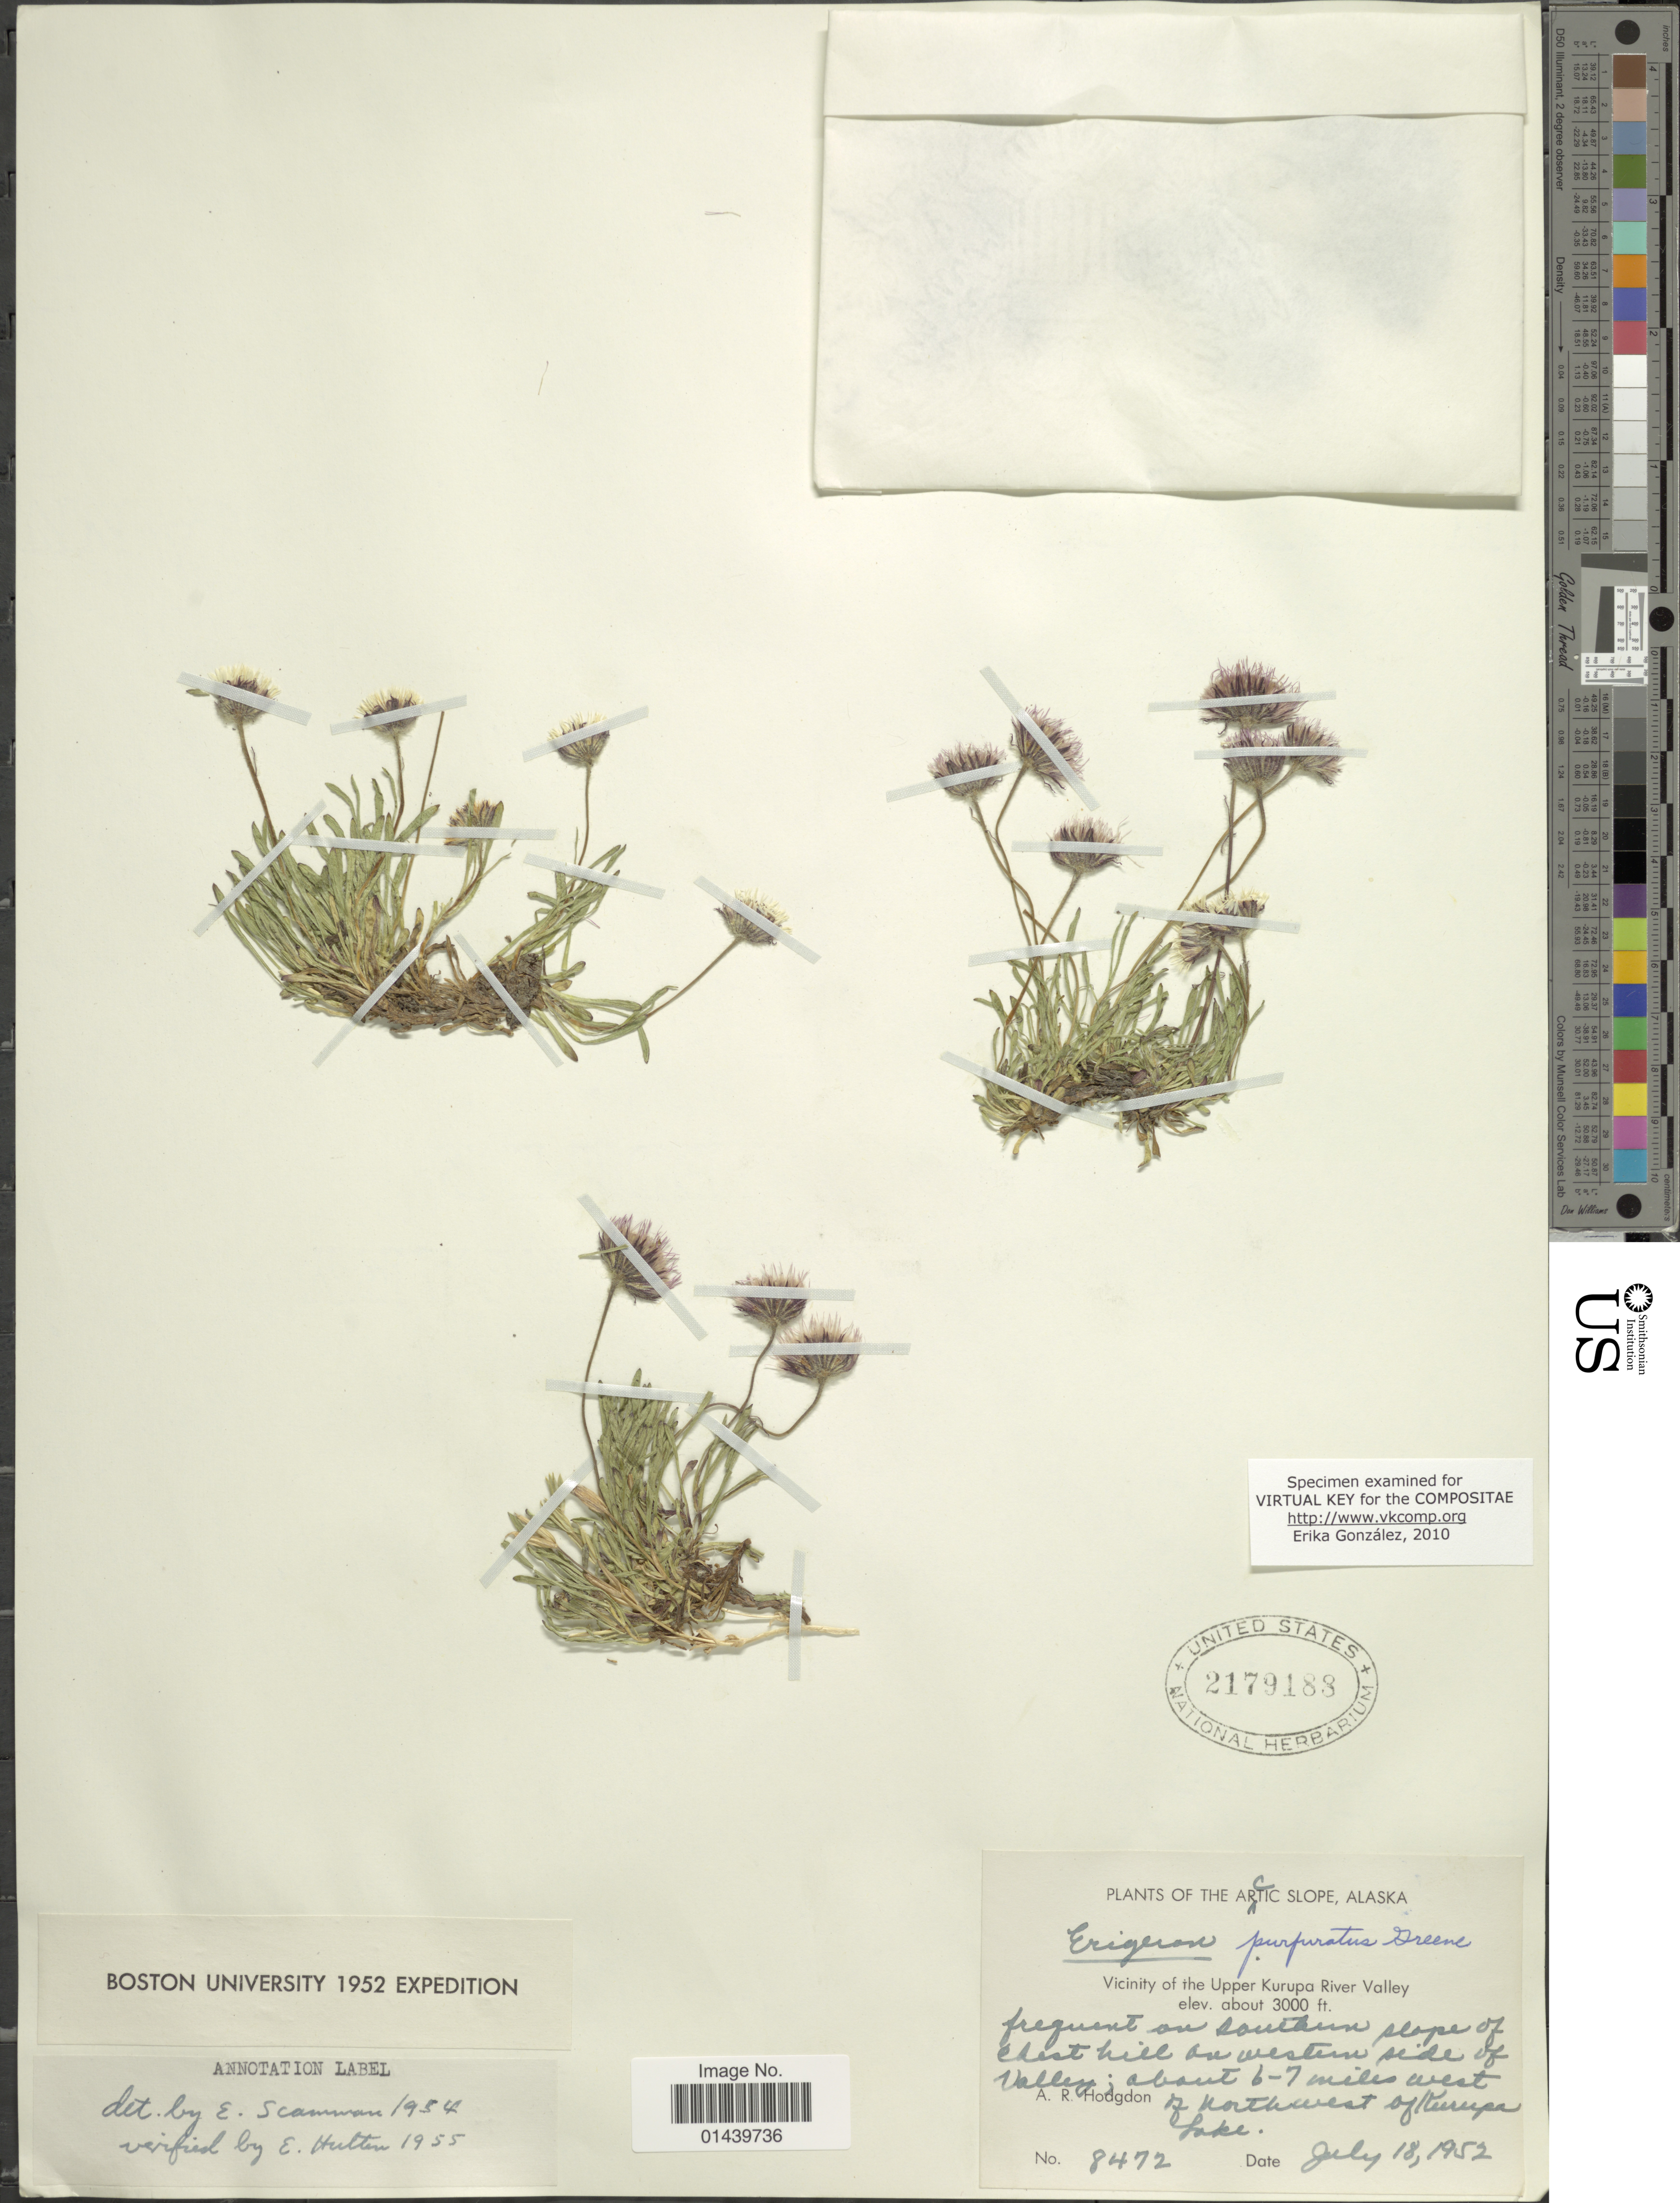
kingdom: Plantae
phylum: Tracheophyta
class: Magnoliopsida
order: Asterales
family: Asteraceae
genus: Erigeron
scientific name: Erigeron purpuratus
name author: Greene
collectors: A. R. Hodgdon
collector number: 8472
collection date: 1952-07-18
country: United States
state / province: Alaska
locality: The Arctic Slope. Vicinity of the Upper Kurupa River Valley. About 6-7 miles west of Northwest of Kurupa Lake.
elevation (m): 914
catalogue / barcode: US 2179188